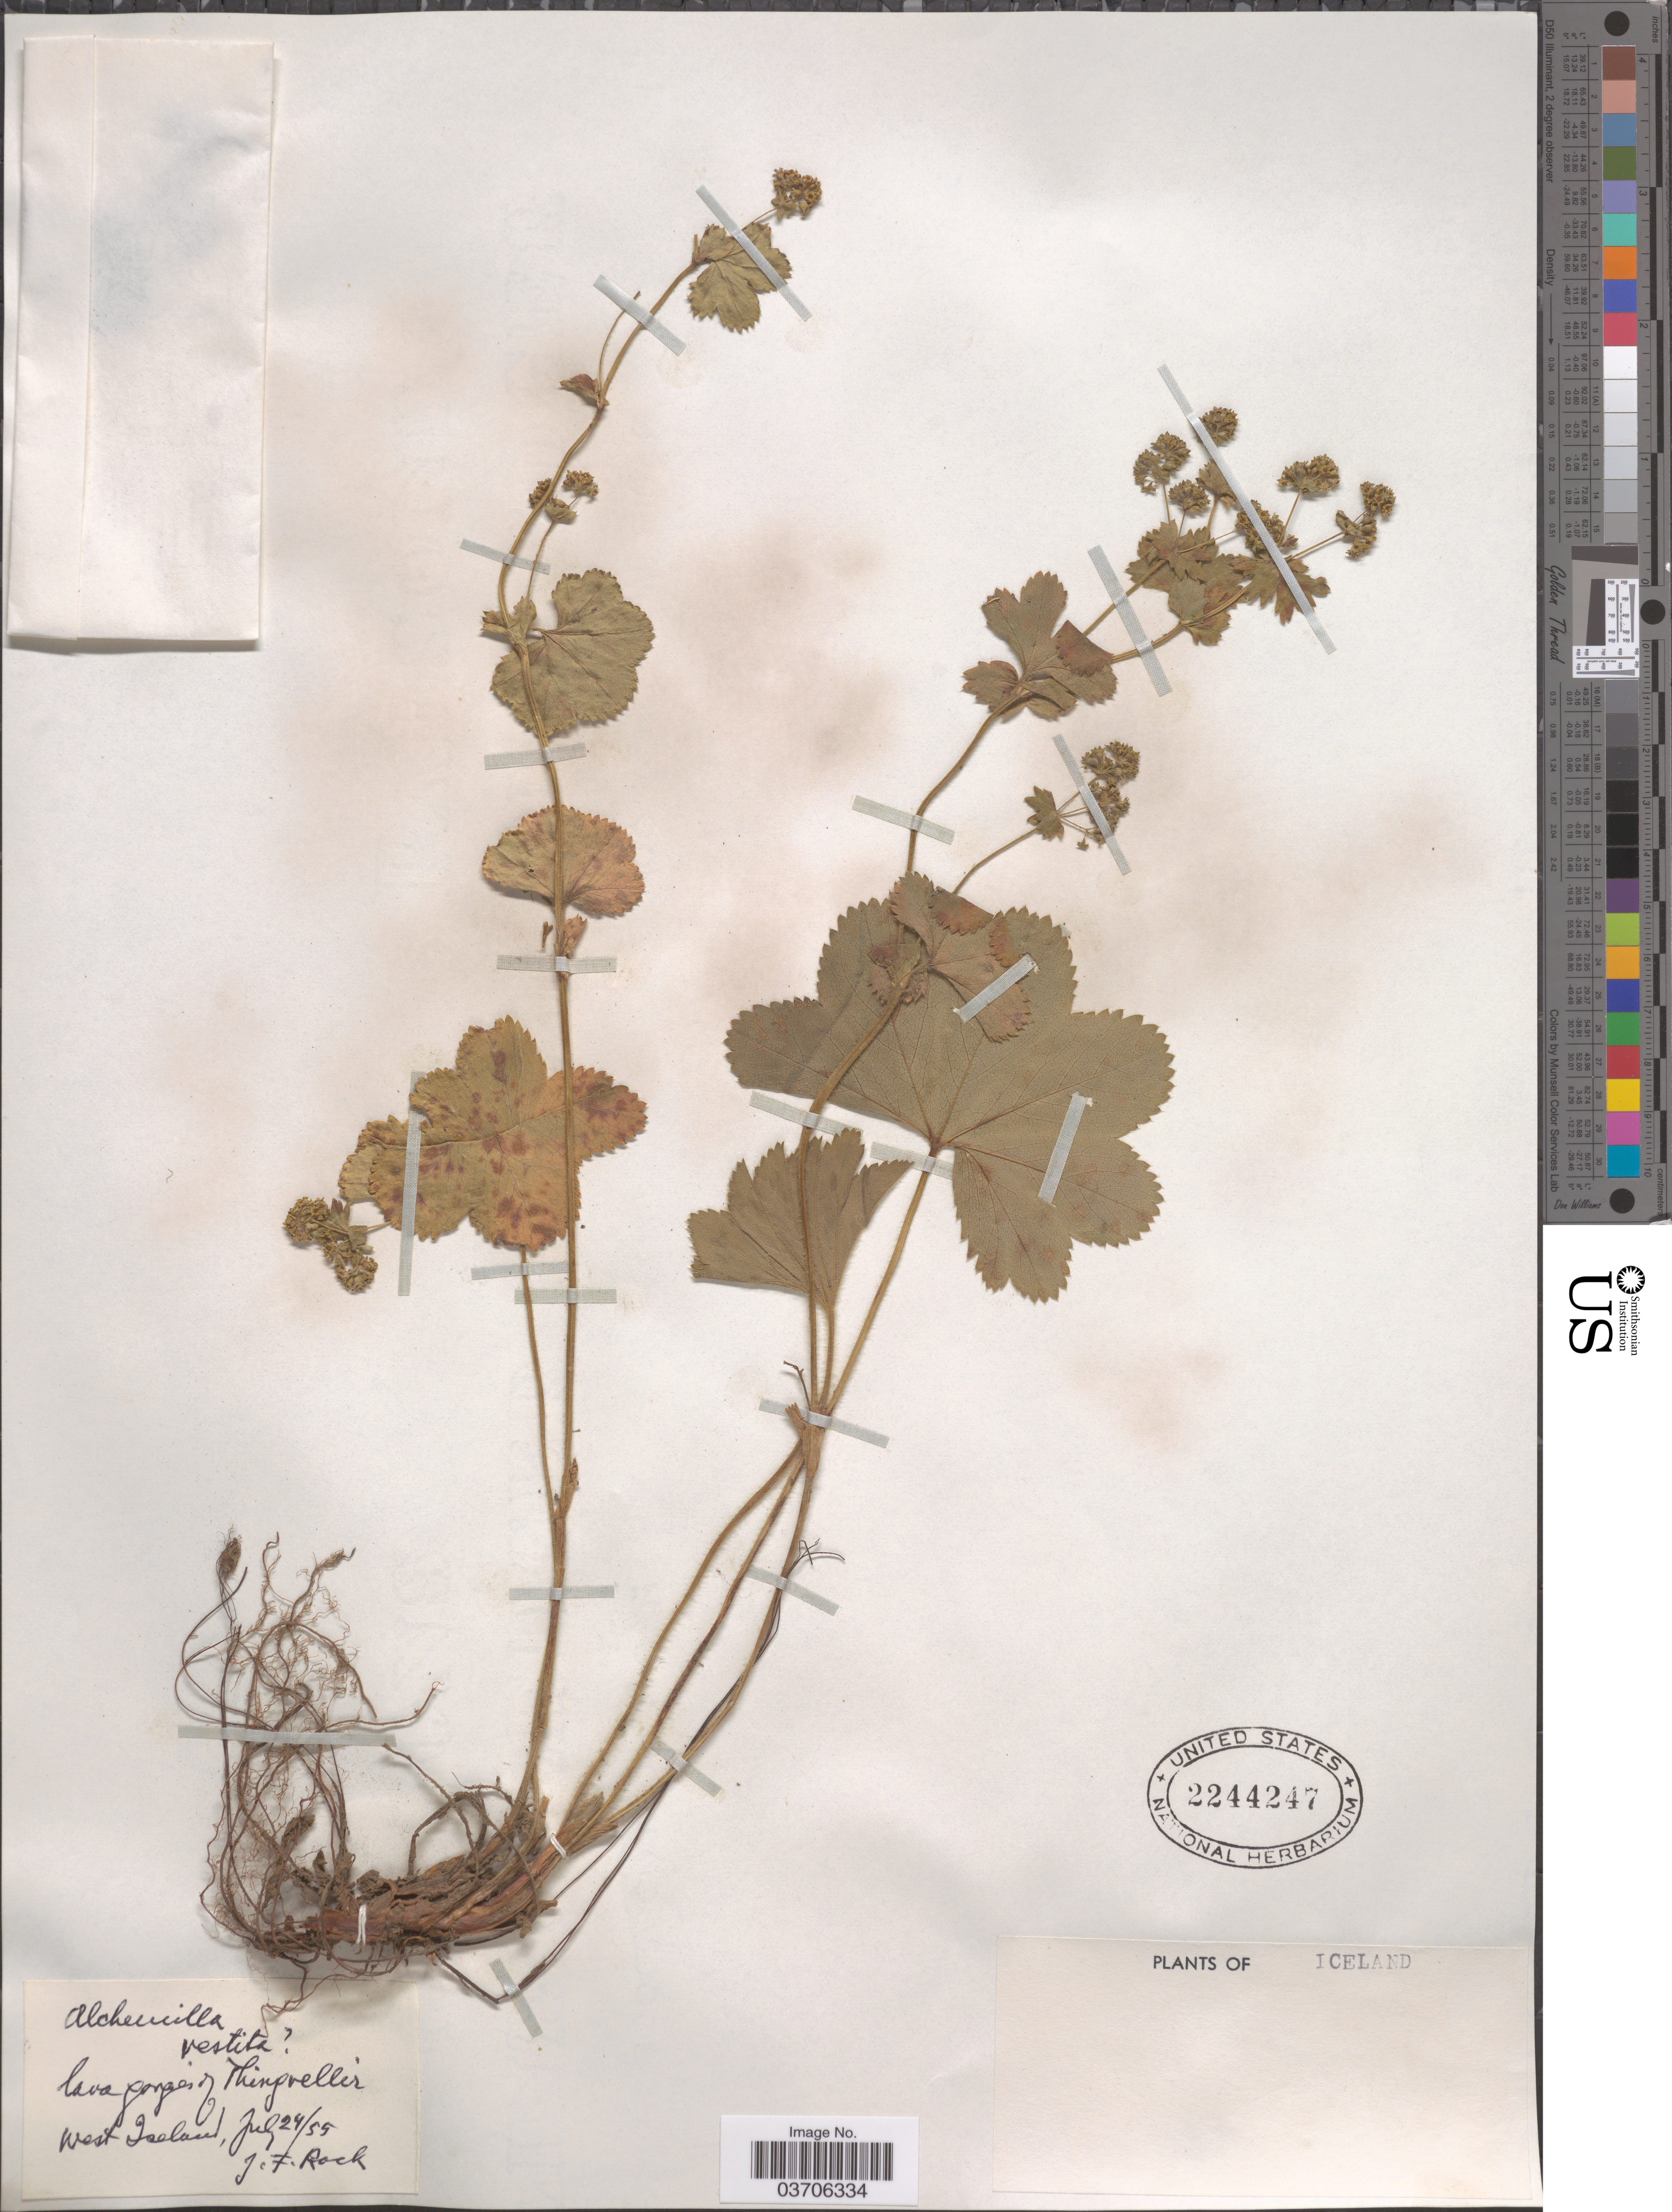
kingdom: Plantae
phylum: Tracheophyta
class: Magnoliopsida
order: Rosales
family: Rosaceae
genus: Alchemilla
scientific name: Alchemilla vestita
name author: (Buser) Raunk.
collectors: J. Rock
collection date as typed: Transcribed d/m/y: 24/7/55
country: Iceland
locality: Lava gorges of Thingvellir. West Iceland.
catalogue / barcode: US 2244247